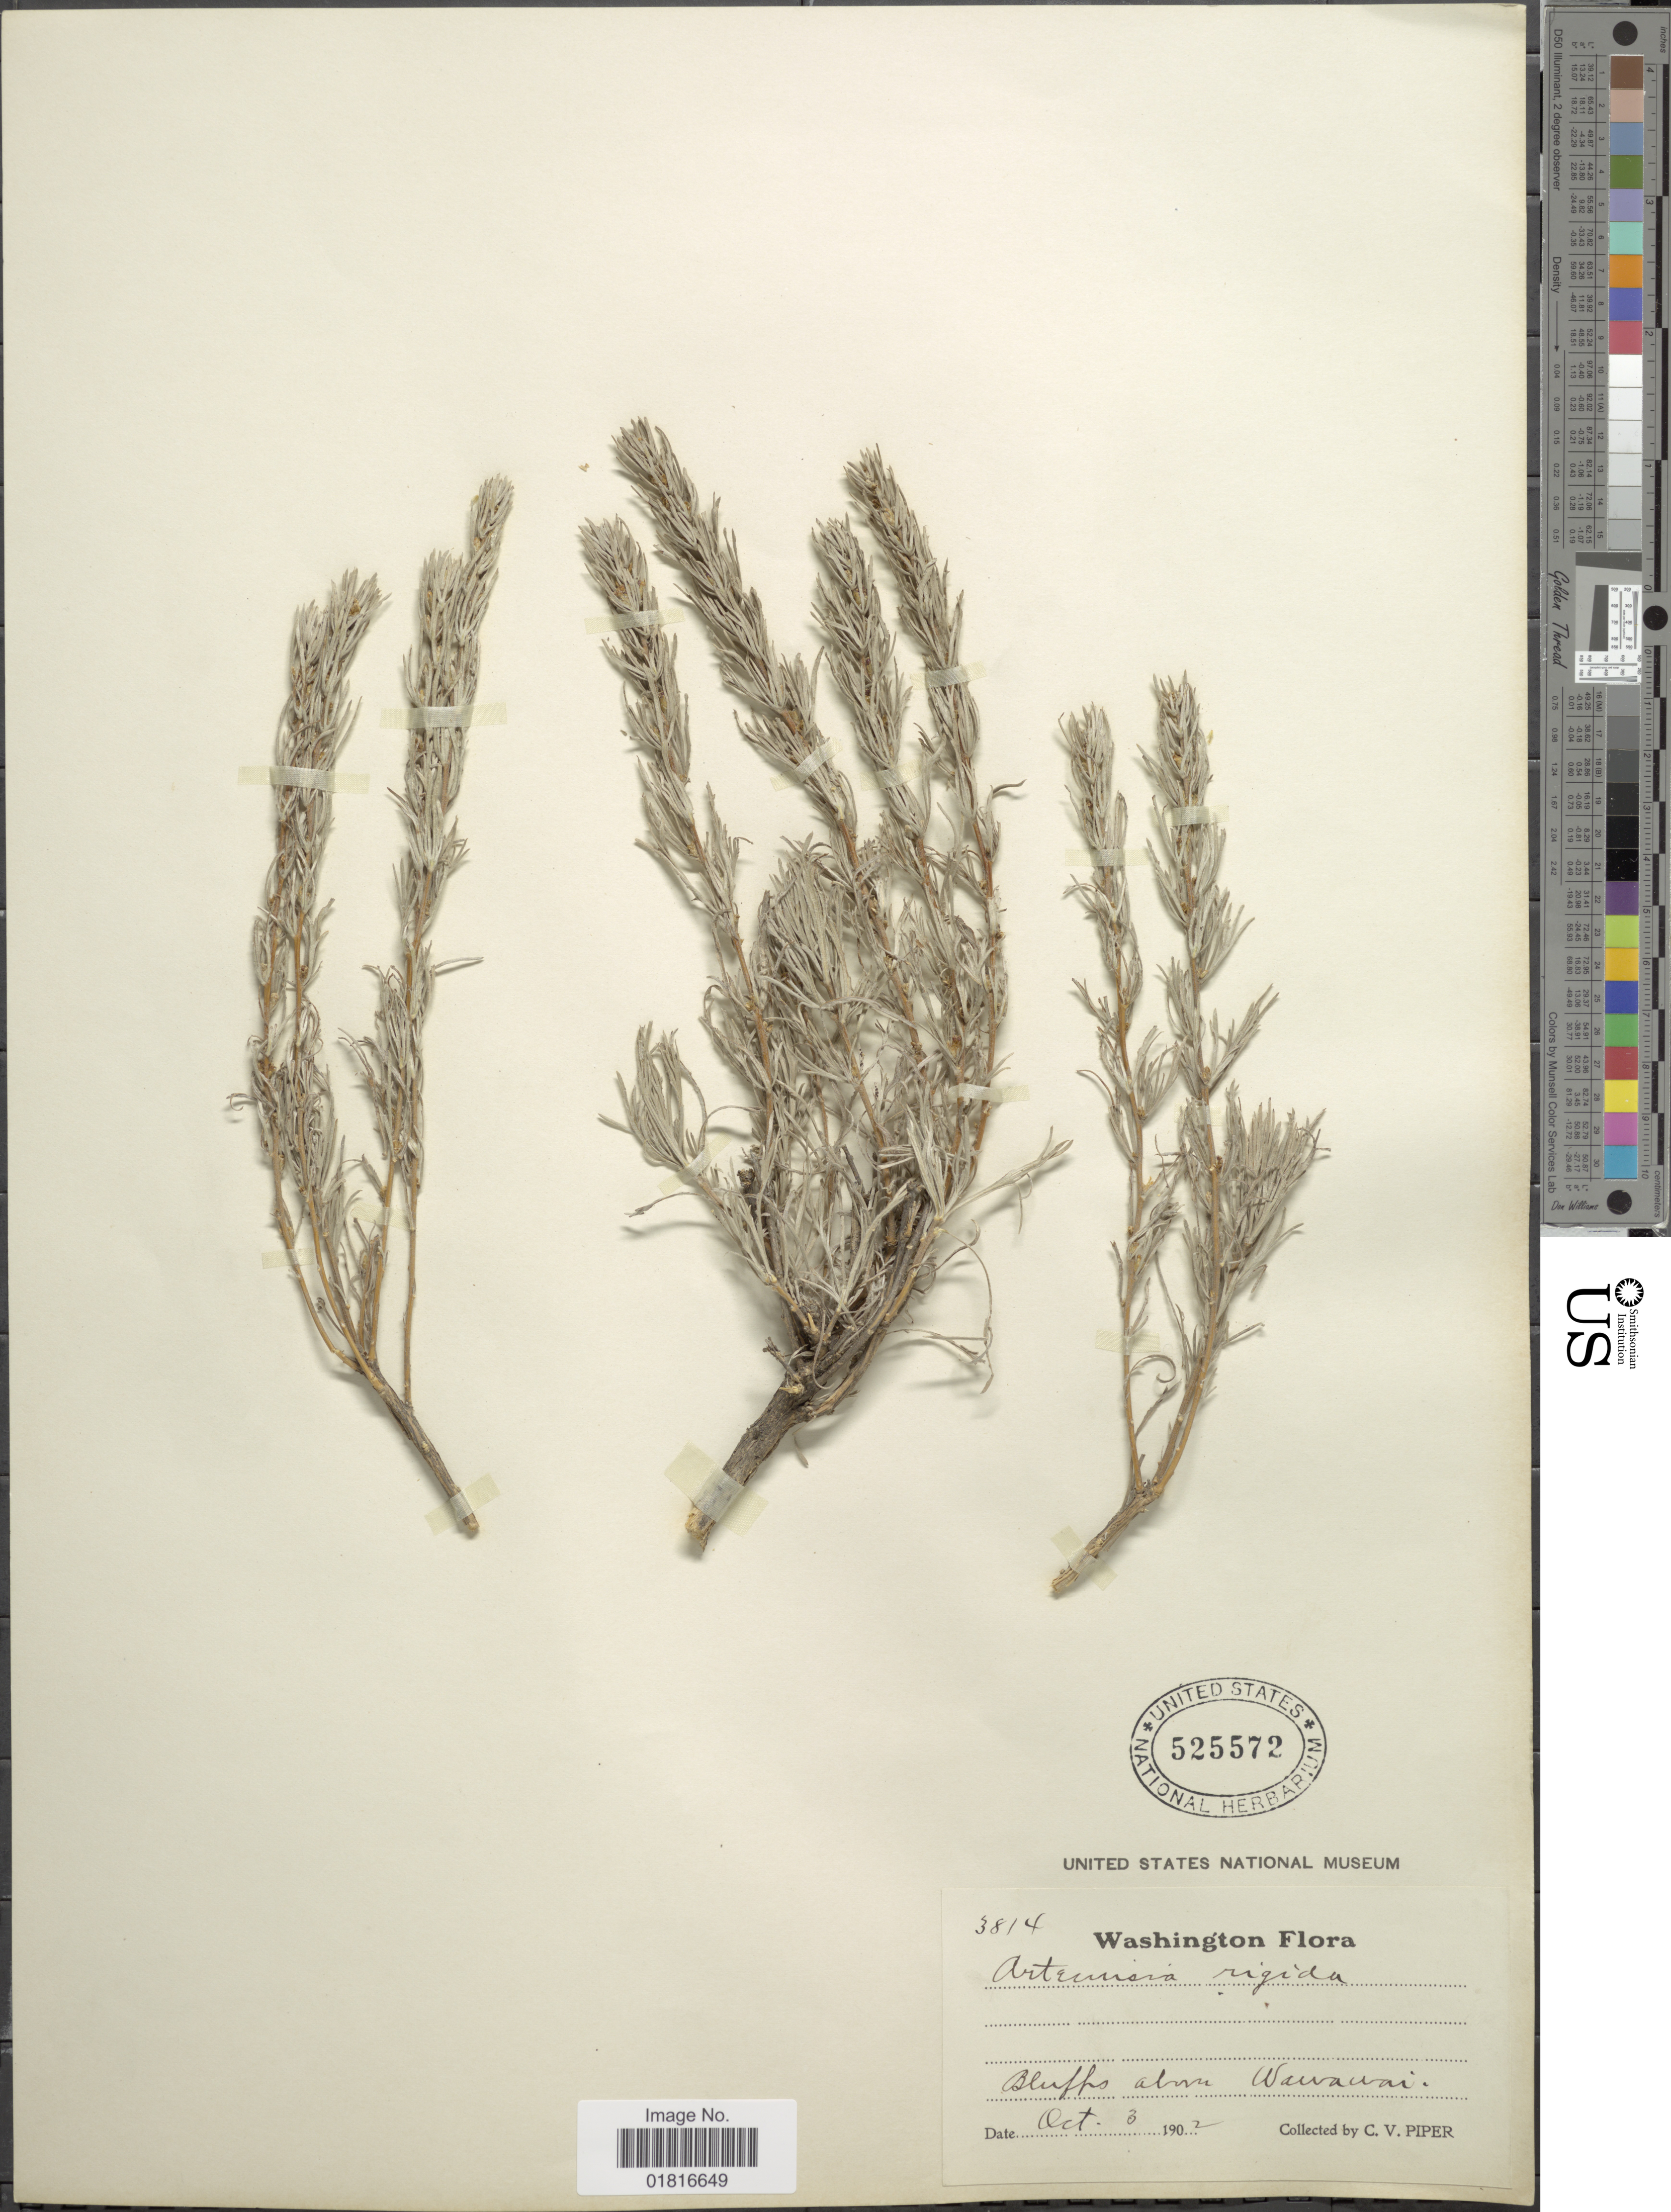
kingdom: Plantae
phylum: Tracheophyta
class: Magnoliopsida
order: Asterales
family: Asteraceae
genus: Artemisia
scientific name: Artemisia rigida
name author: (Nutt.) A. Gray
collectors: C. V. Piper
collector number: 3814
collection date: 1902-10-03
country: United States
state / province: Washington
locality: Bluffs above Wanawai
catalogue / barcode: US 525572